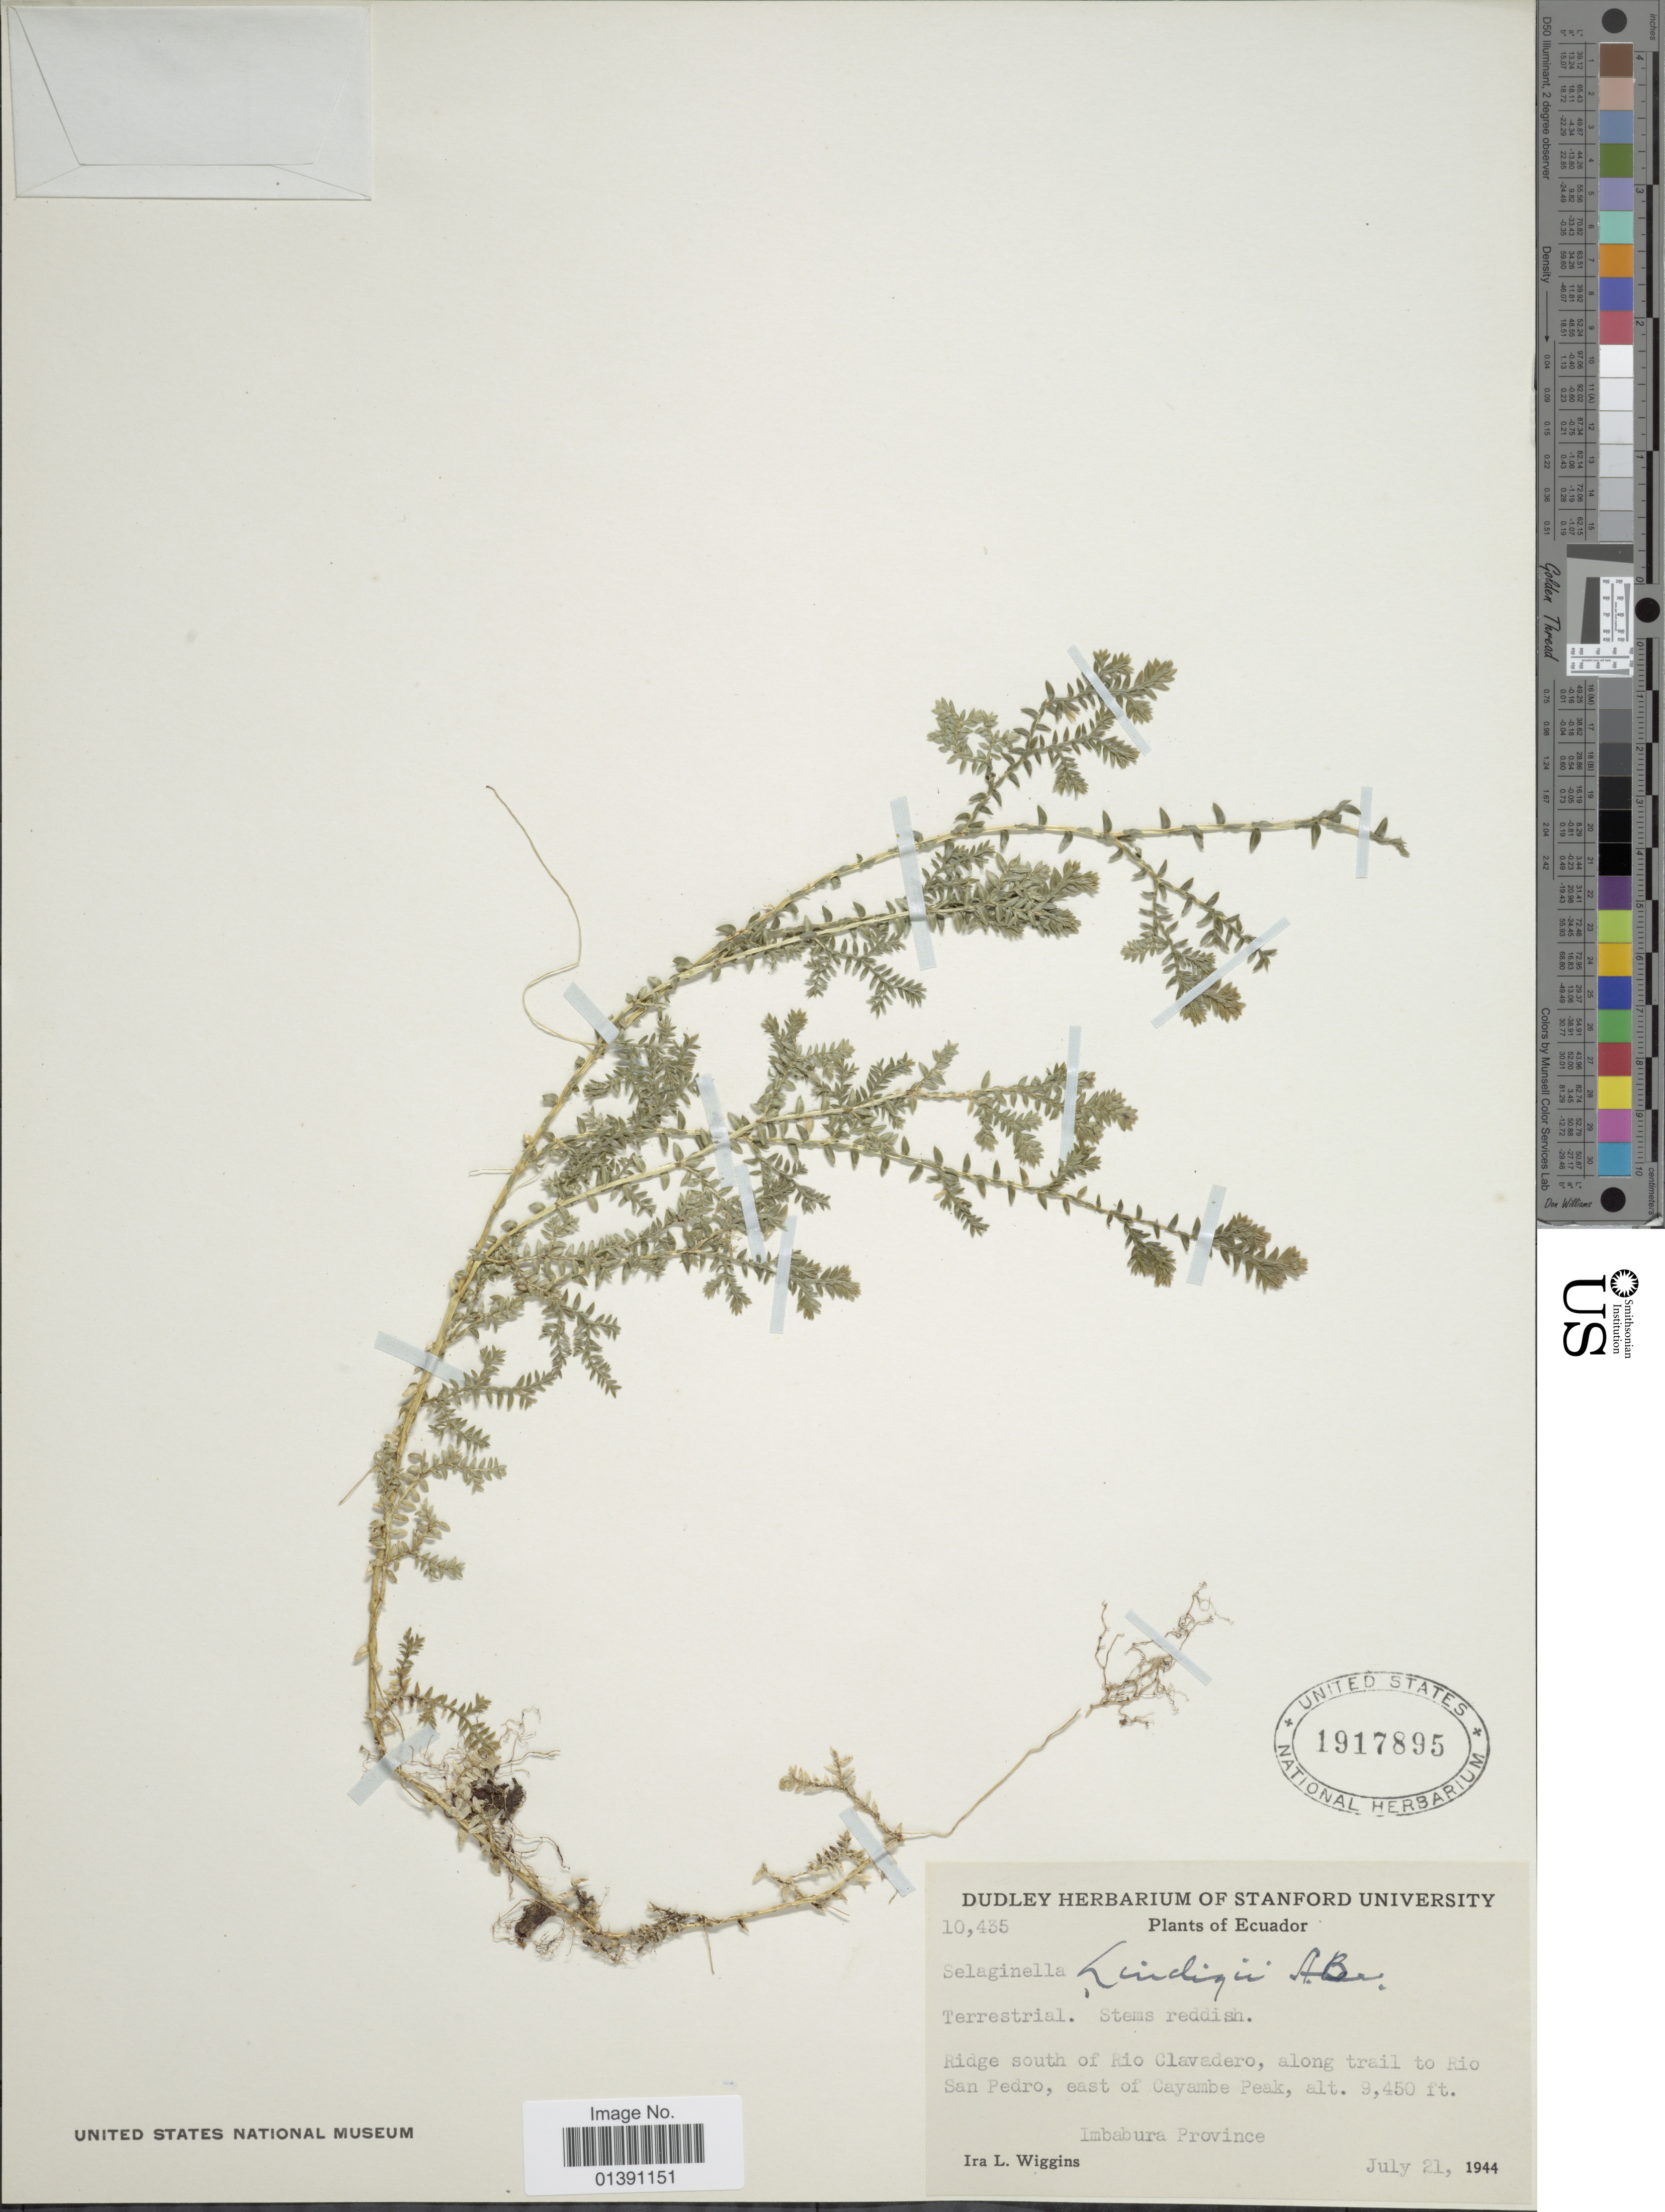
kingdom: Plantae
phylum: Tracheophyta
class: Lycopodiopsida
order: Selaginellales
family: Selaginellaceae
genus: Selaginella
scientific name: Selaginella lindigii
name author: A. Br.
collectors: I. L. Wiggins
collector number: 10435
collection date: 1944-07-21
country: Ecuador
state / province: Imbabura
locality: Ridge south of Rio Clavadero, along trail to Rio San Pedro, east of Cayambe Peak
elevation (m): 2880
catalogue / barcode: US 1917895